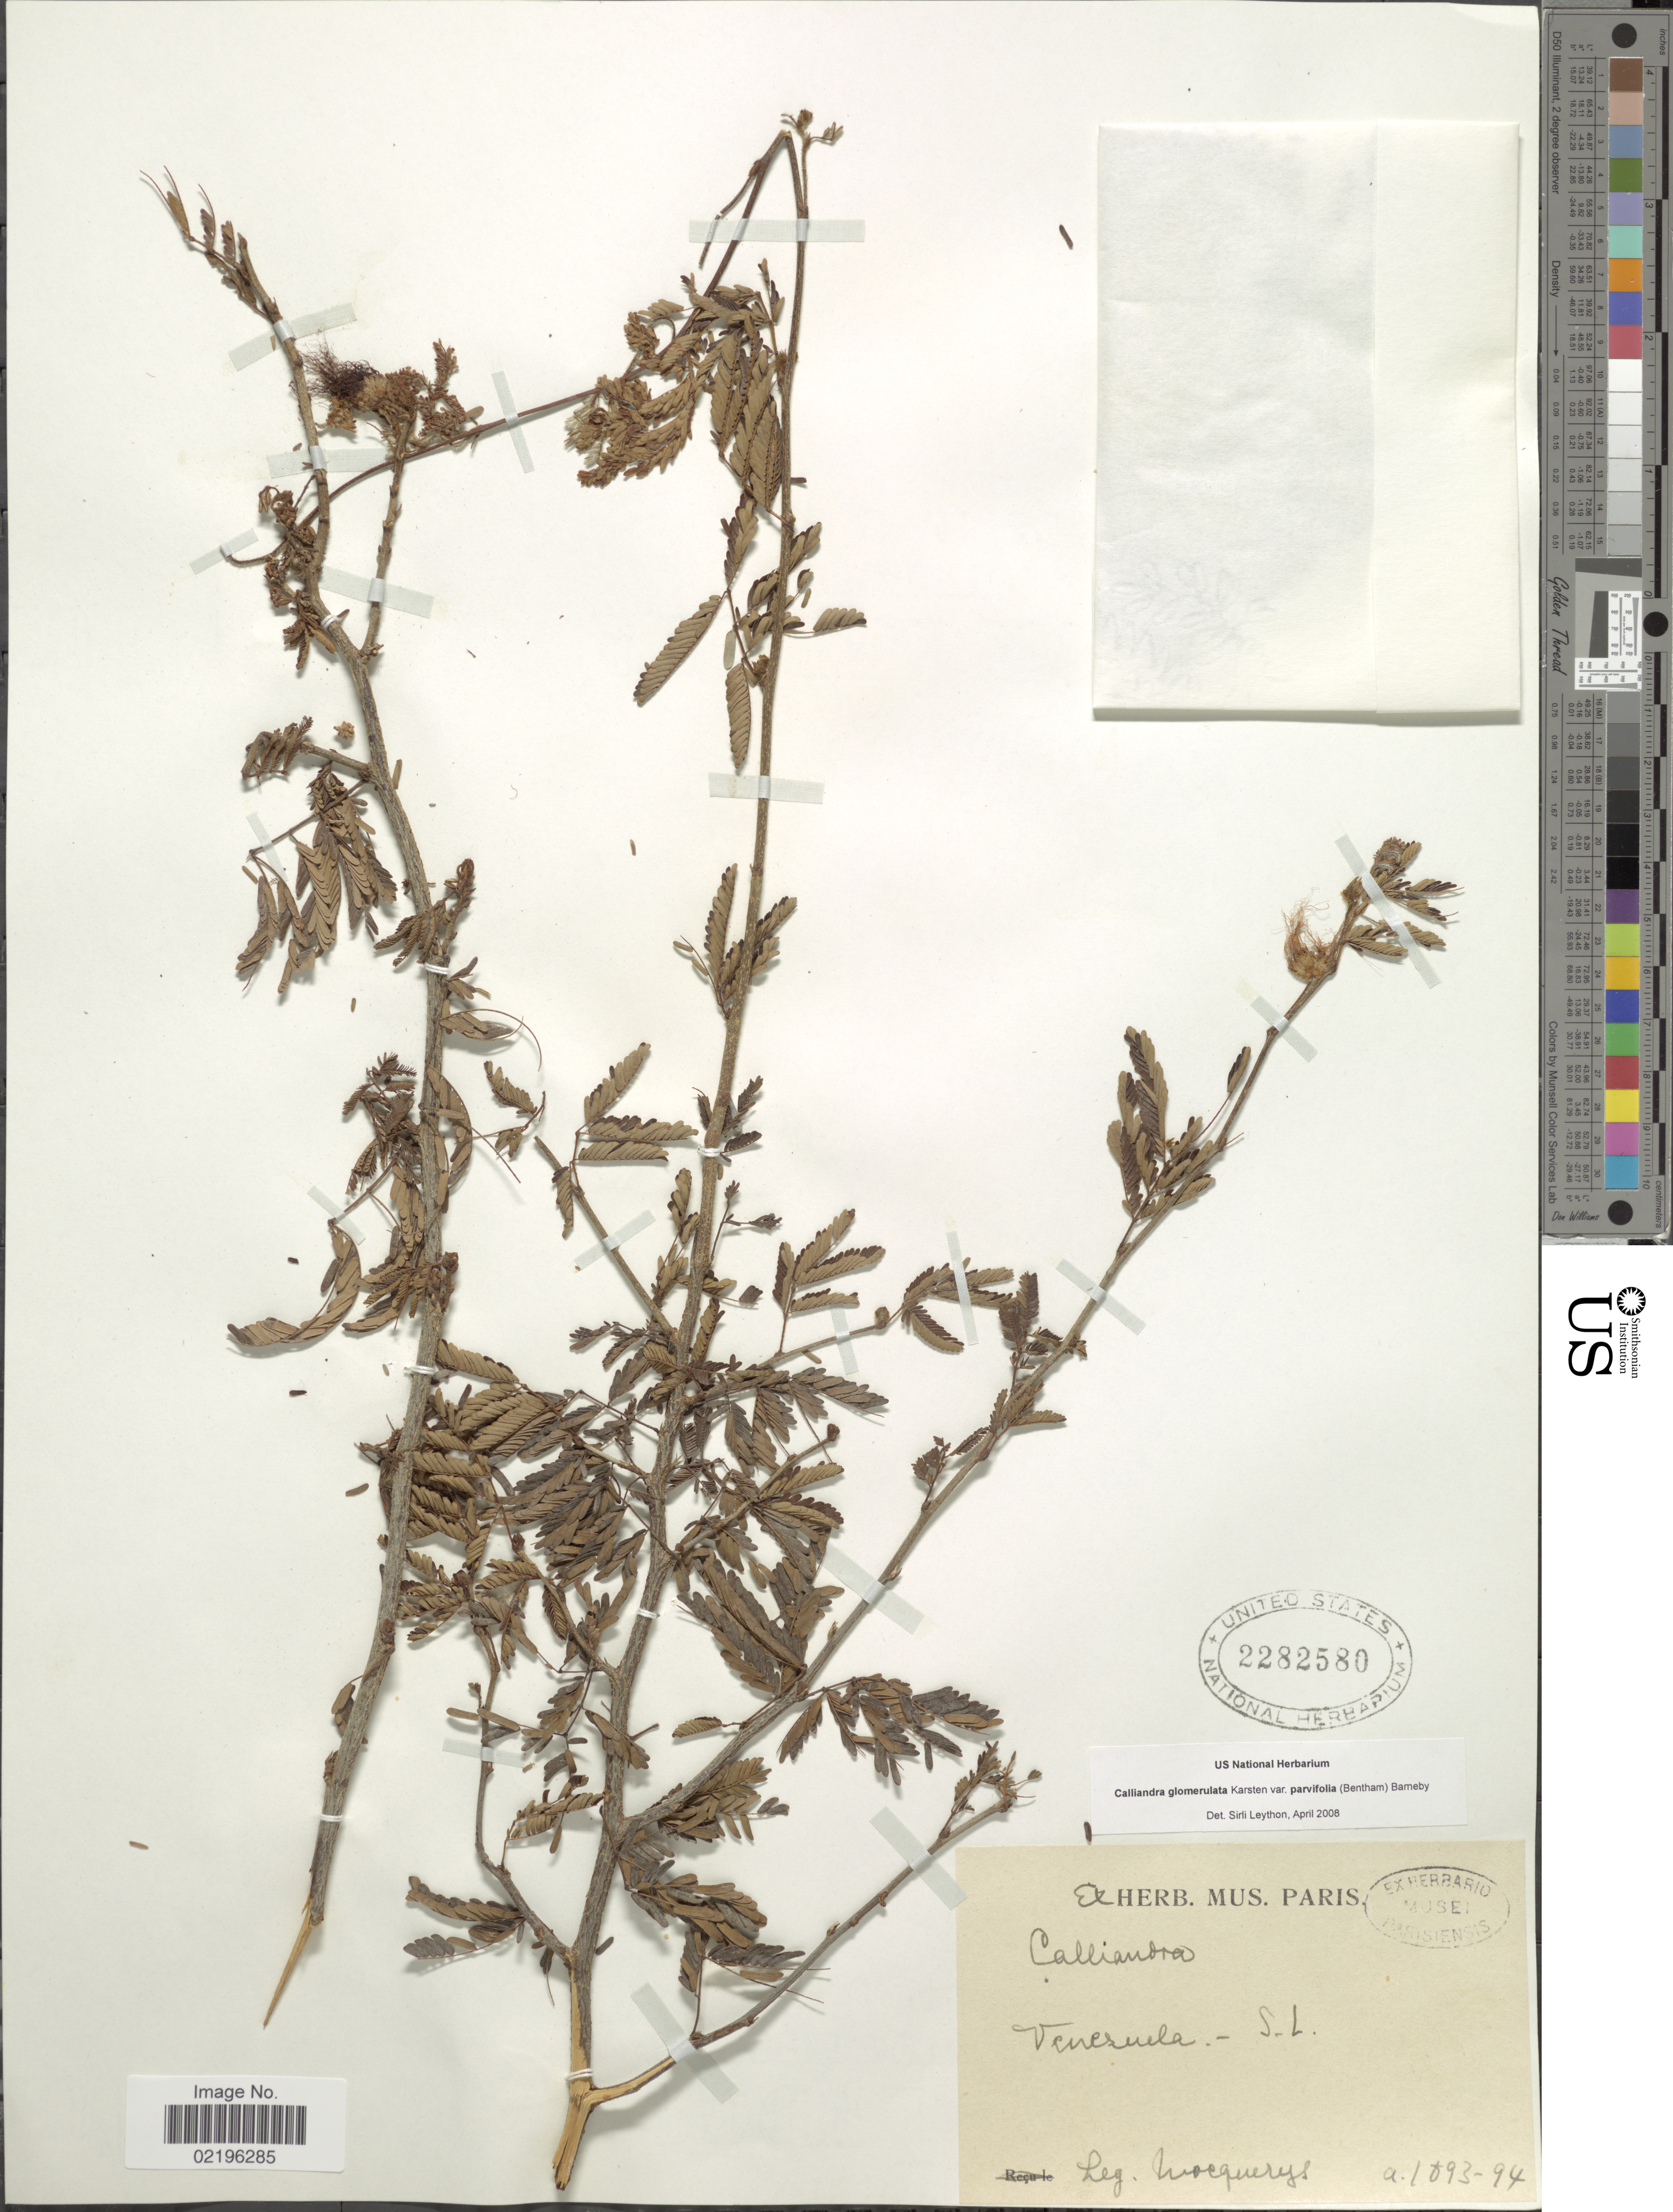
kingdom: Plantae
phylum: Tracheophyta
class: Magnoliopsida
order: Fabales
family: Fabaceae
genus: Calliandra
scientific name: Calliandra glomerulata var. parvifolia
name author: (Benth.) Barneby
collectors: A. Mocquerys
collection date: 1893/1894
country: Venezuela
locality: S.L.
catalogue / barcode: US 2282580